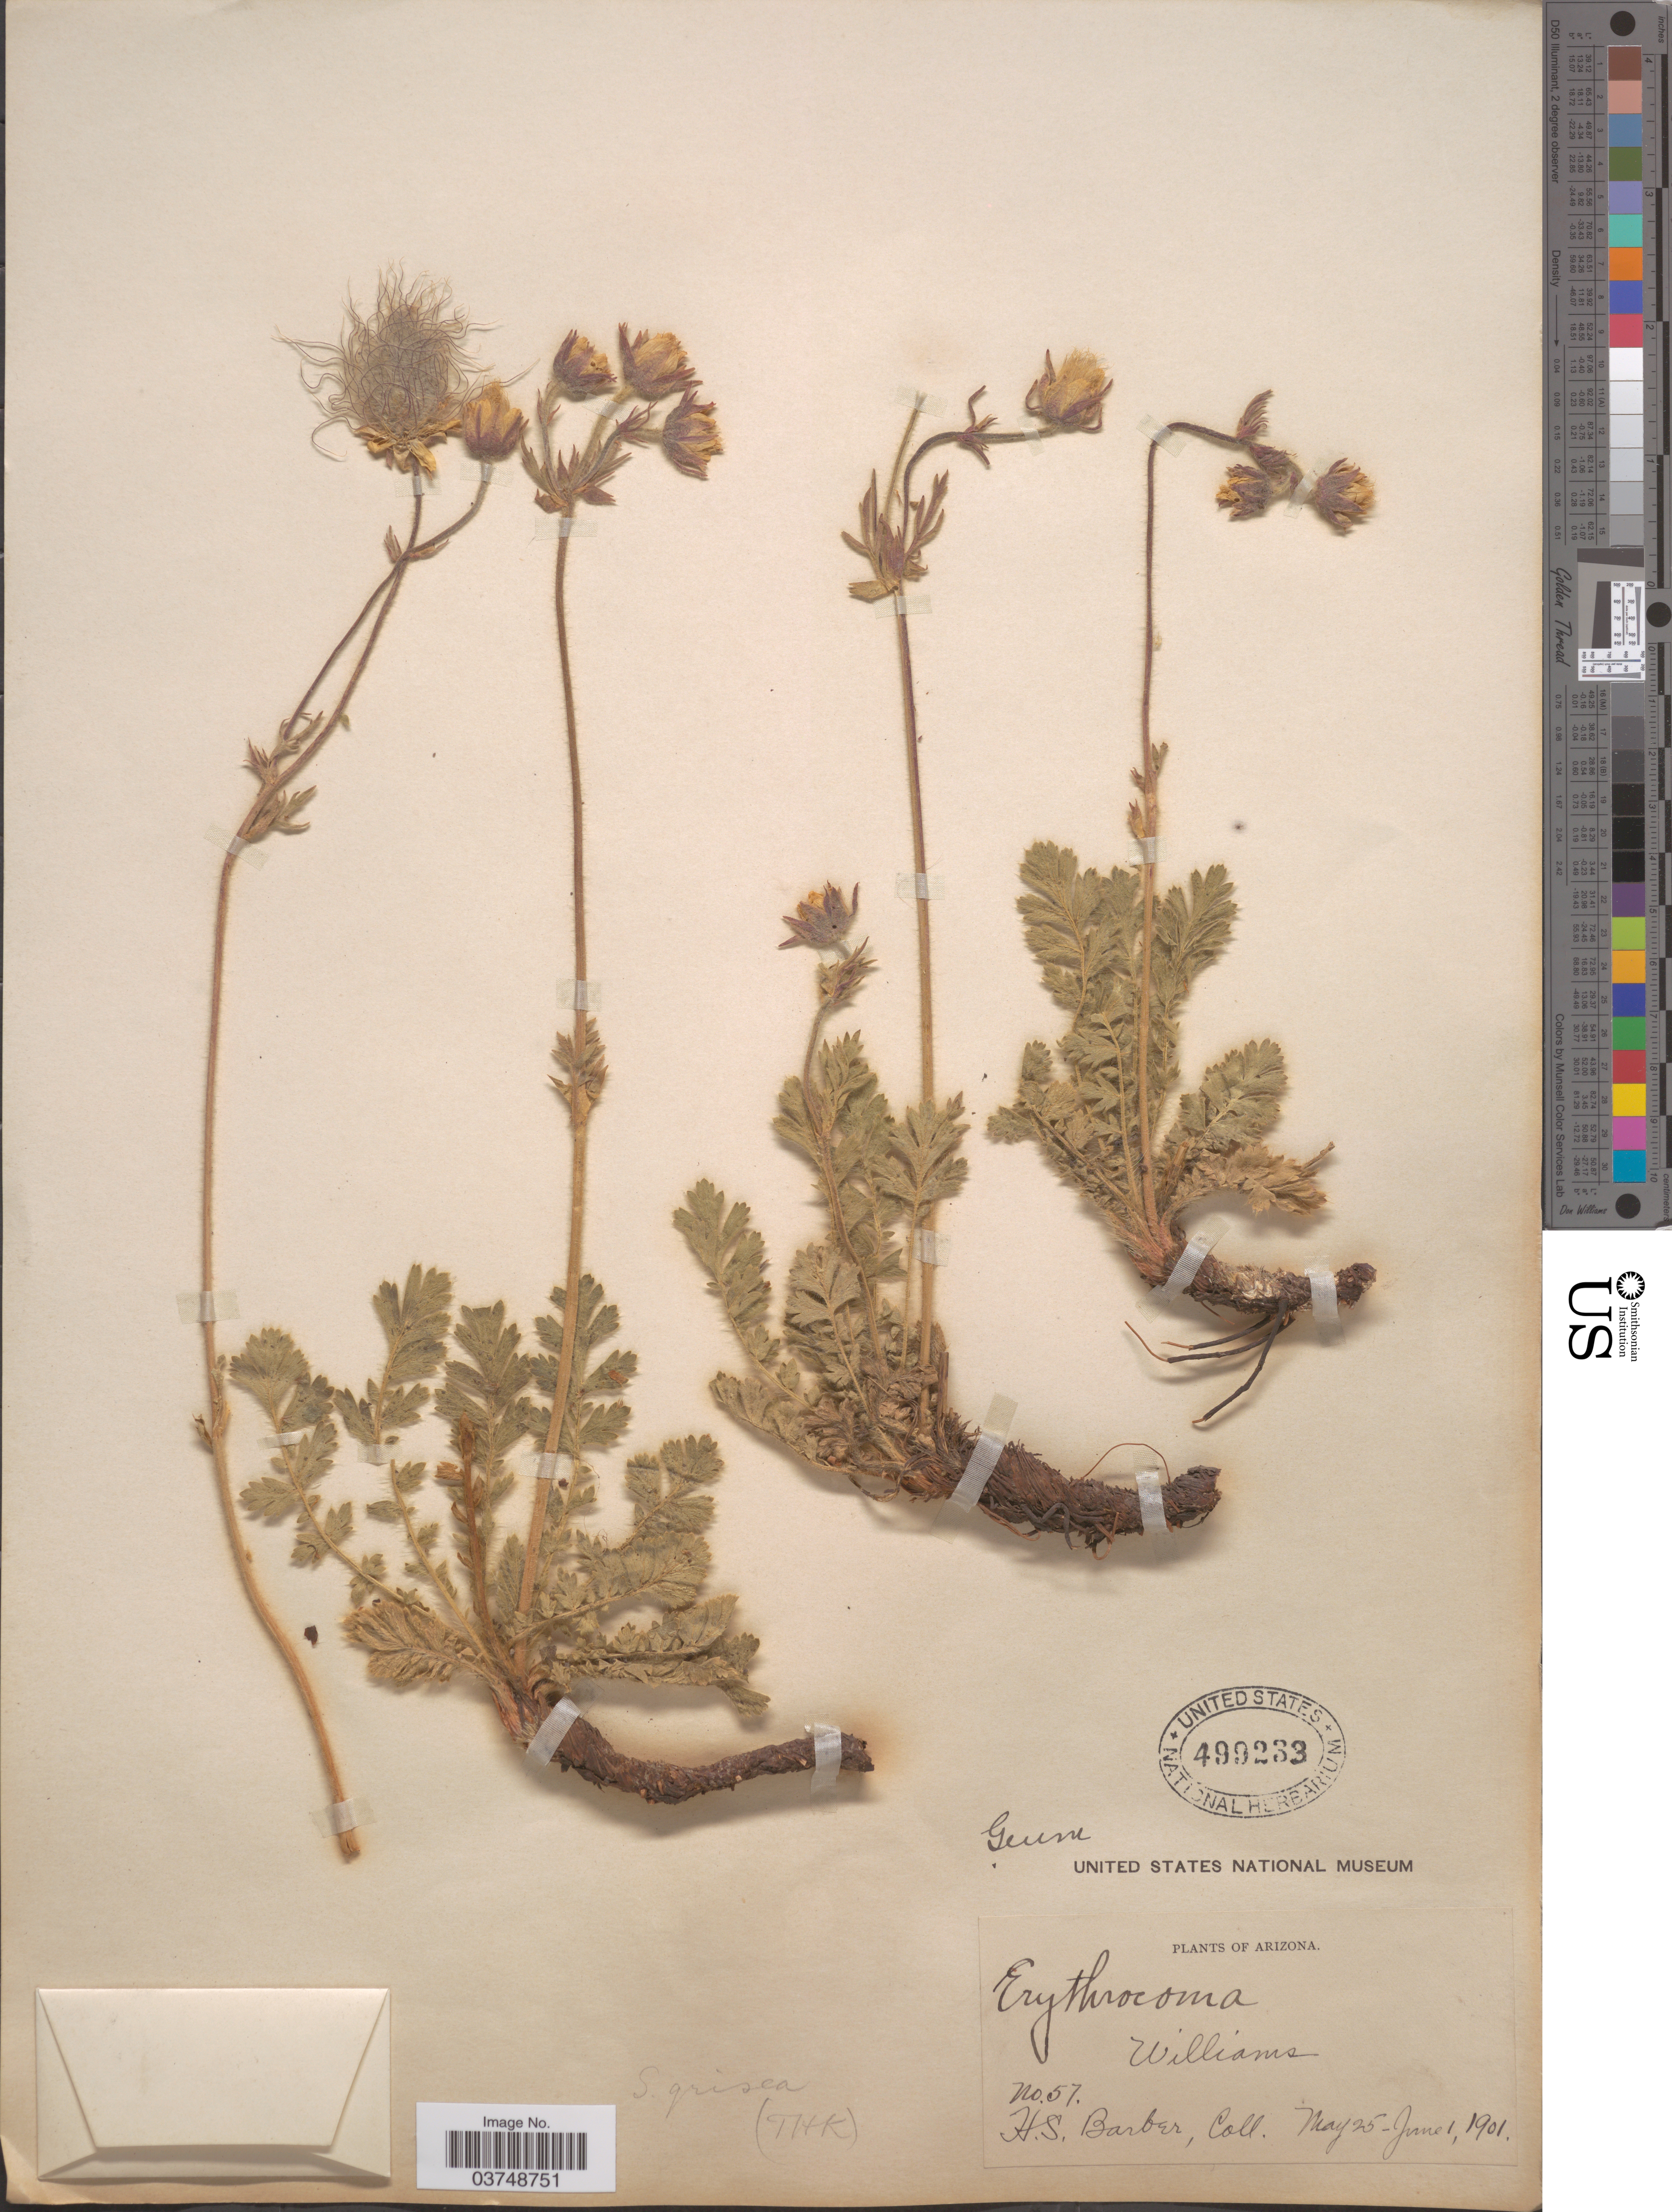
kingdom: Plantae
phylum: Tracheophyta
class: Magnoliopsida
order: Rosales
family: Rosaceae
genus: Geum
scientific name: Geum triflorum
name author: Pursh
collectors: H. Barber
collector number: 57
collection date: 1901-05-25/1901-06-01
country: United States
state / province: Arizona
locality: Williams.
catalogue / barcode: US 499233